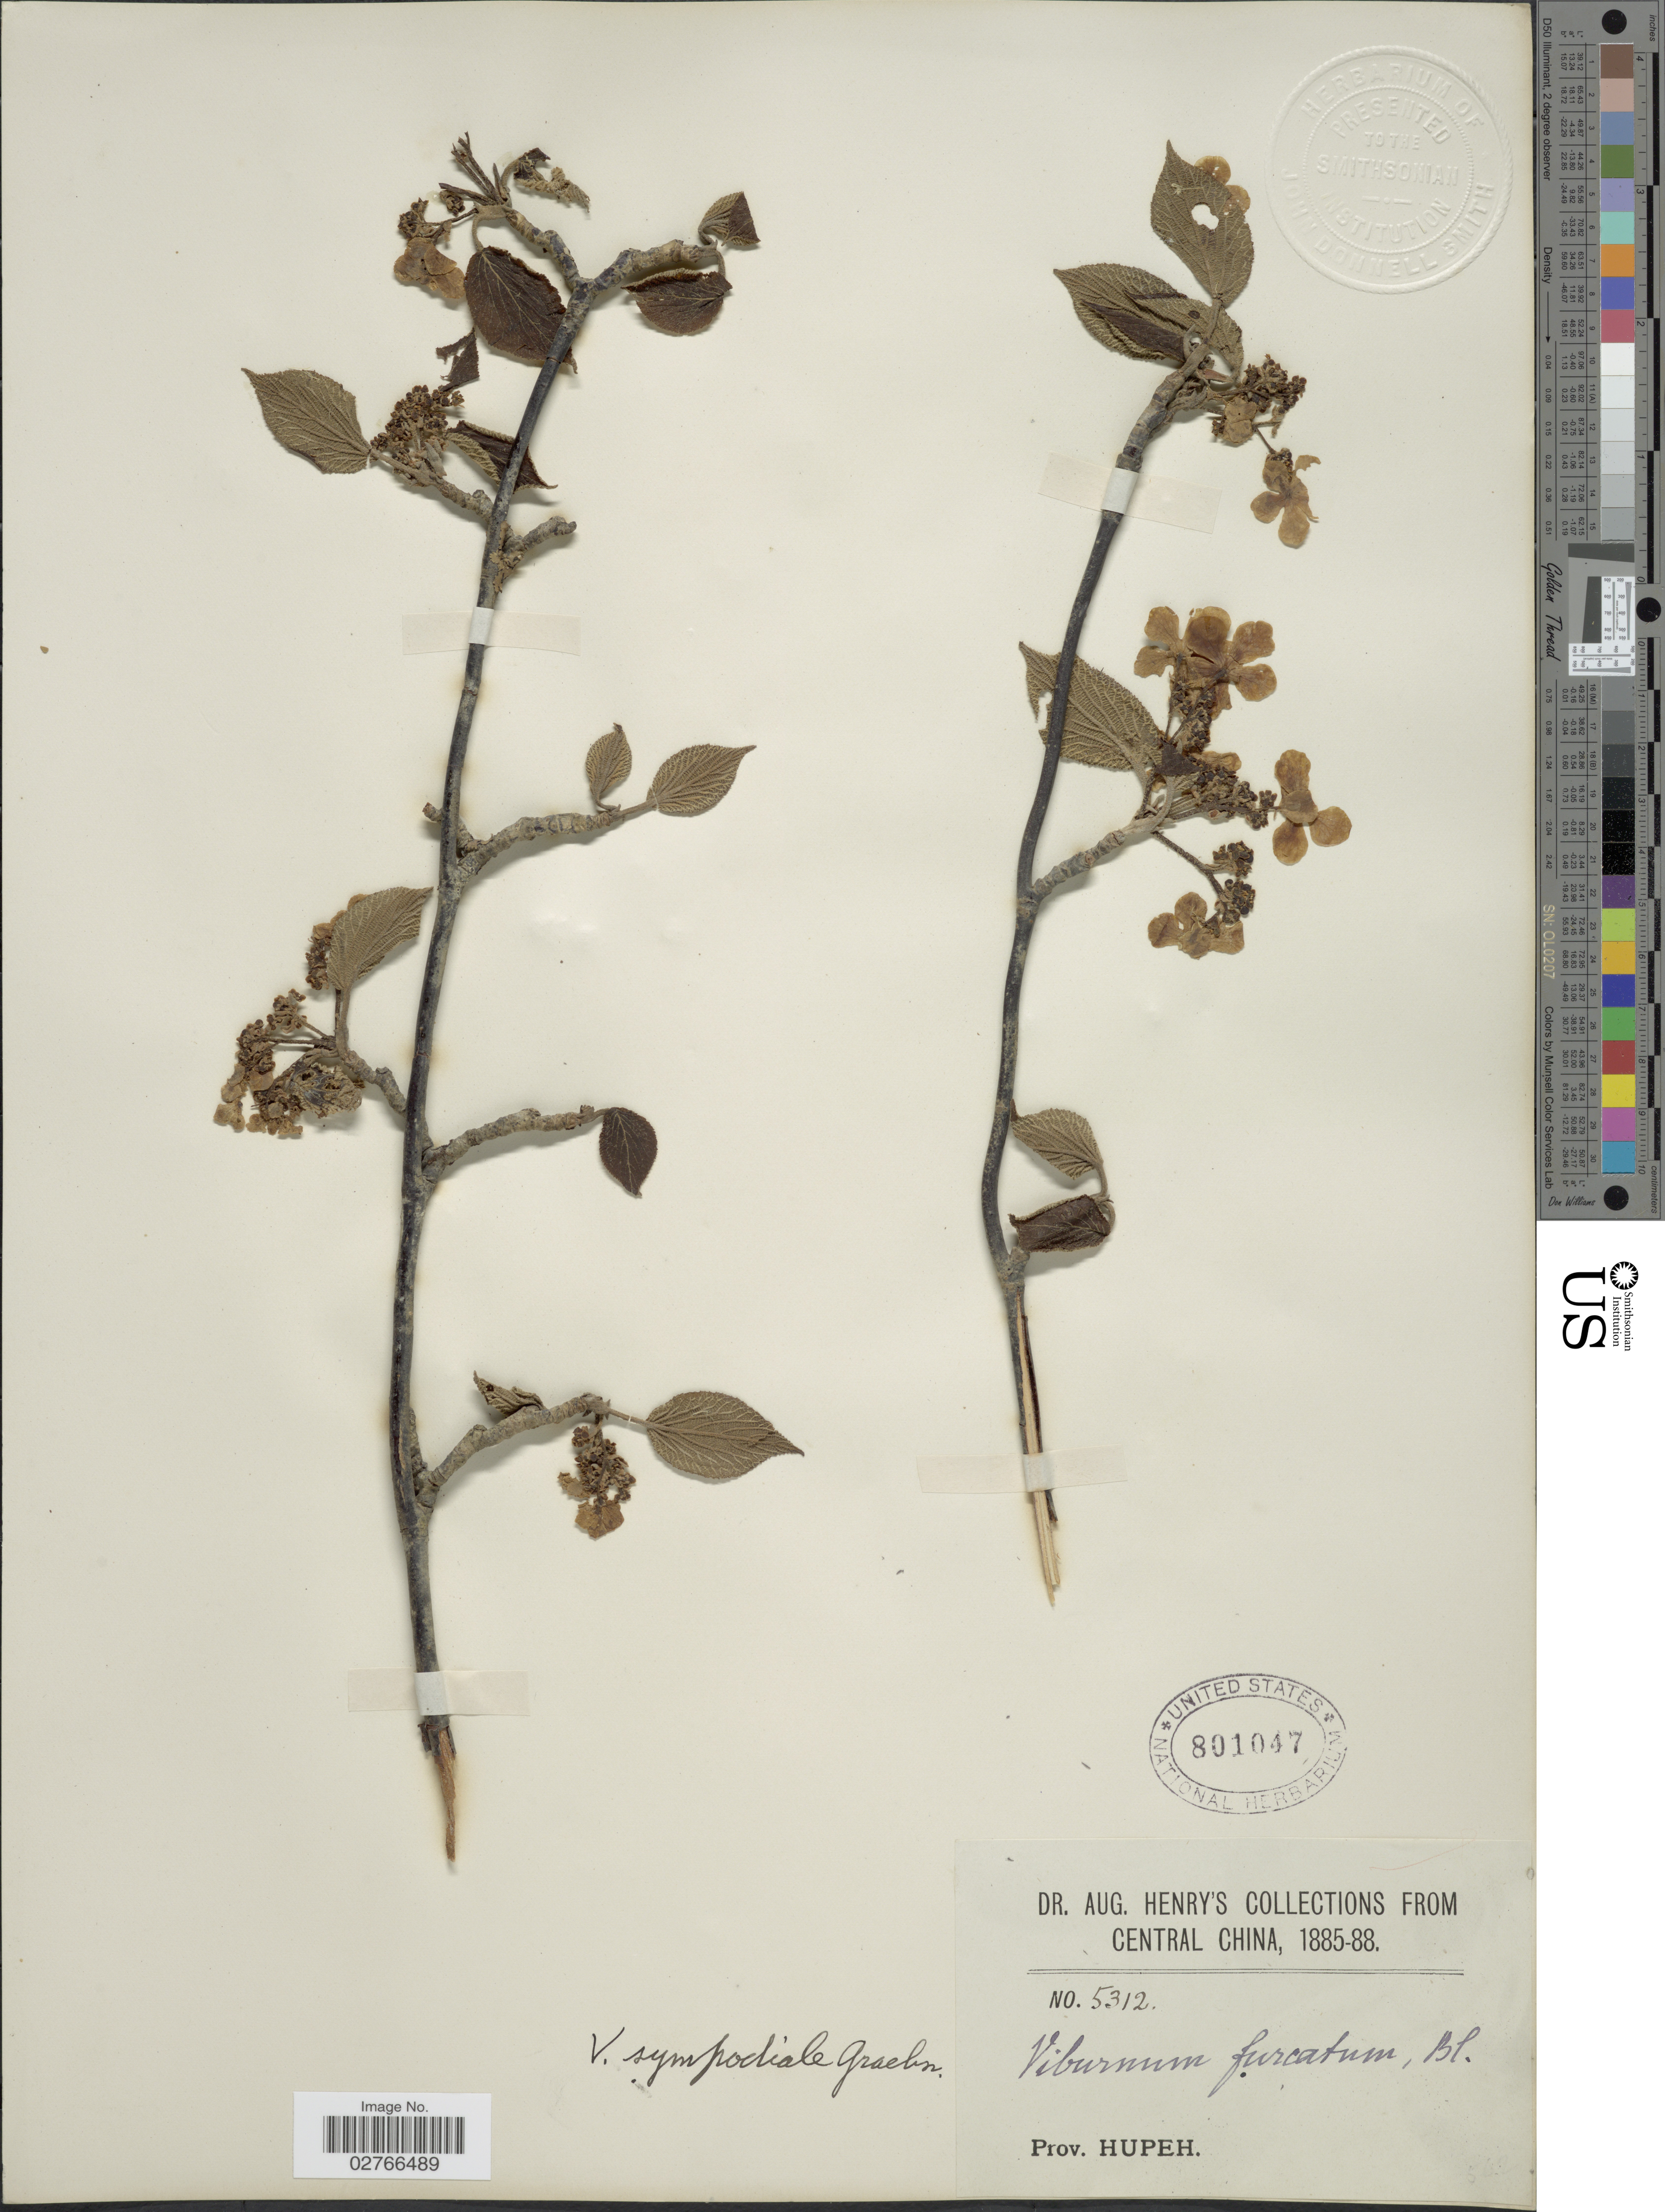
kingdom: Plantae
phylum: Tracheophyta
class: Magnoliopsida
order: Dipsacales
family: Viburnaceae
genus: Viburnum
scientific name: Viburnum sympodiale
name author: Graebn.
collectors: A. Henry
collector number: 5312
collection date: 1885/1888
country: China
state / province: Hubei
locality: Central China, Prov. Hupeh.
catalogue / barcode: US 801047